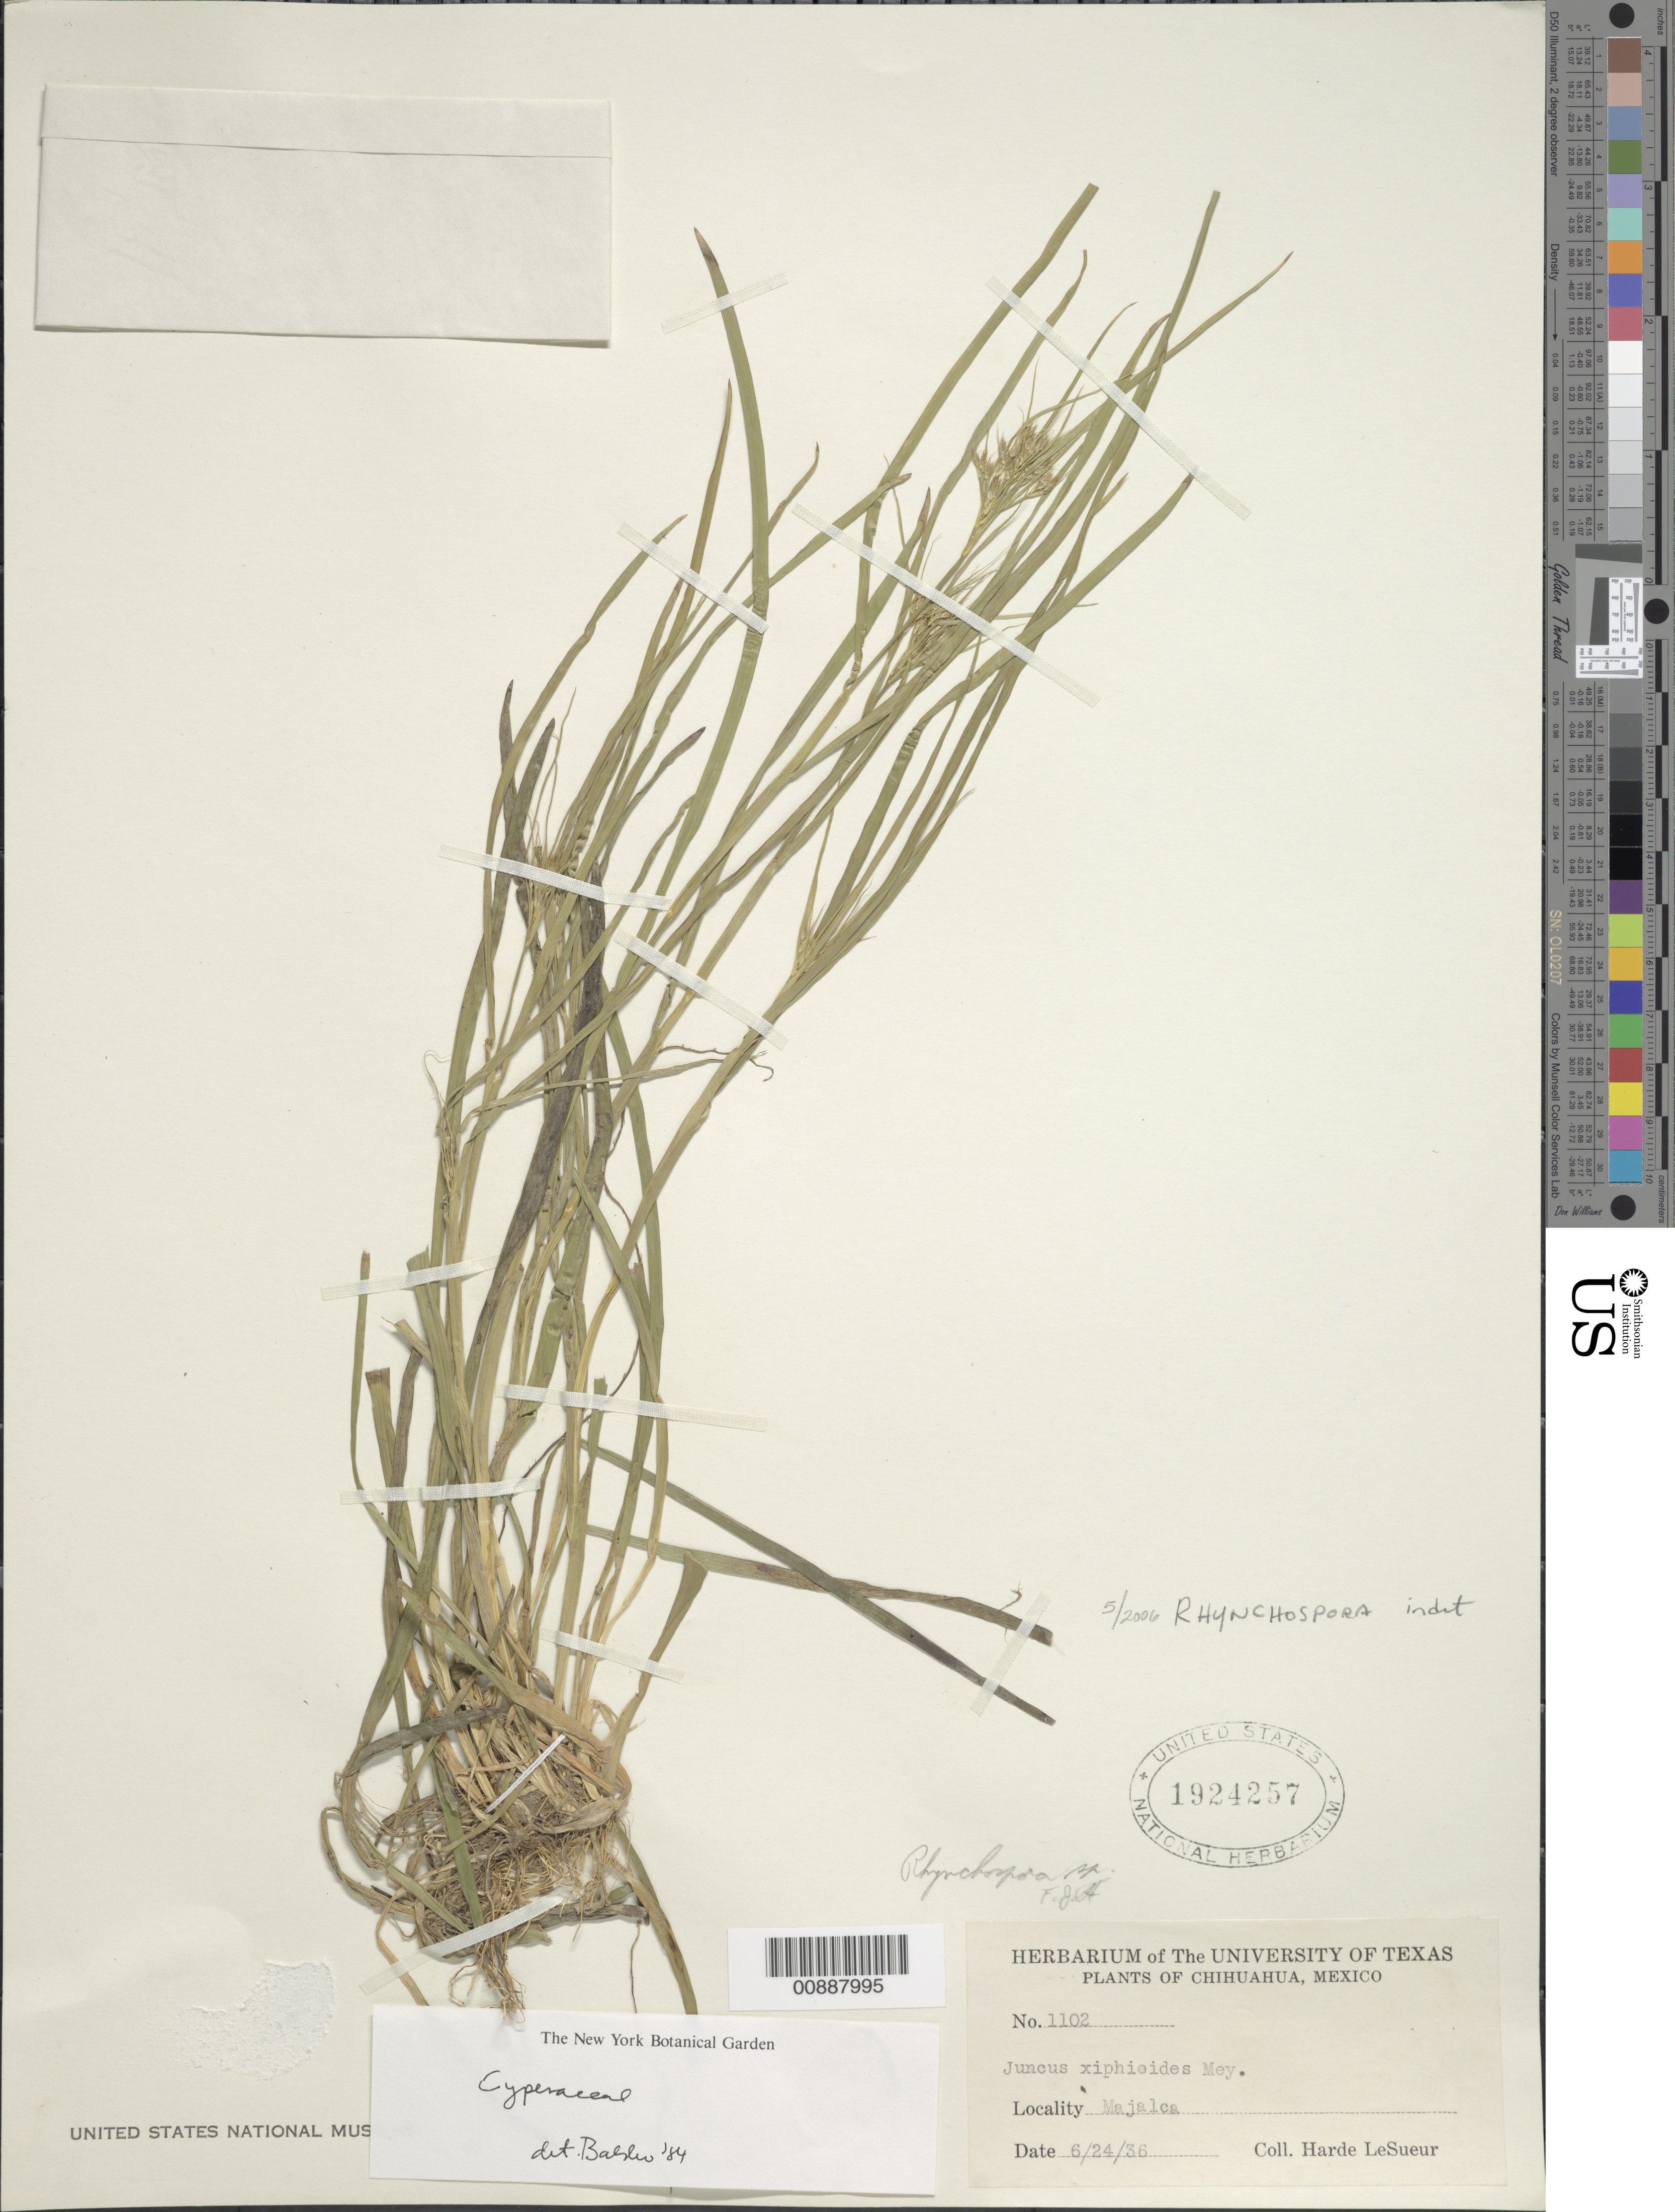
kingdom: Plantae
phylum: Tracheophyta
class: Liliopsida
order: Poales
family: Cyperaceae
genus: Rhynchospora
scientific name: Rhynchospora sp.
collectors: D. H. LeSueur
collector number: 1102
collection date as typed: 24 Jun 1936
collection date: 1936-06-24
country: Mexico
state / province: Chihuahua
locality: Majalca, Chihuahua.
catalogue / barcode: US 1924257